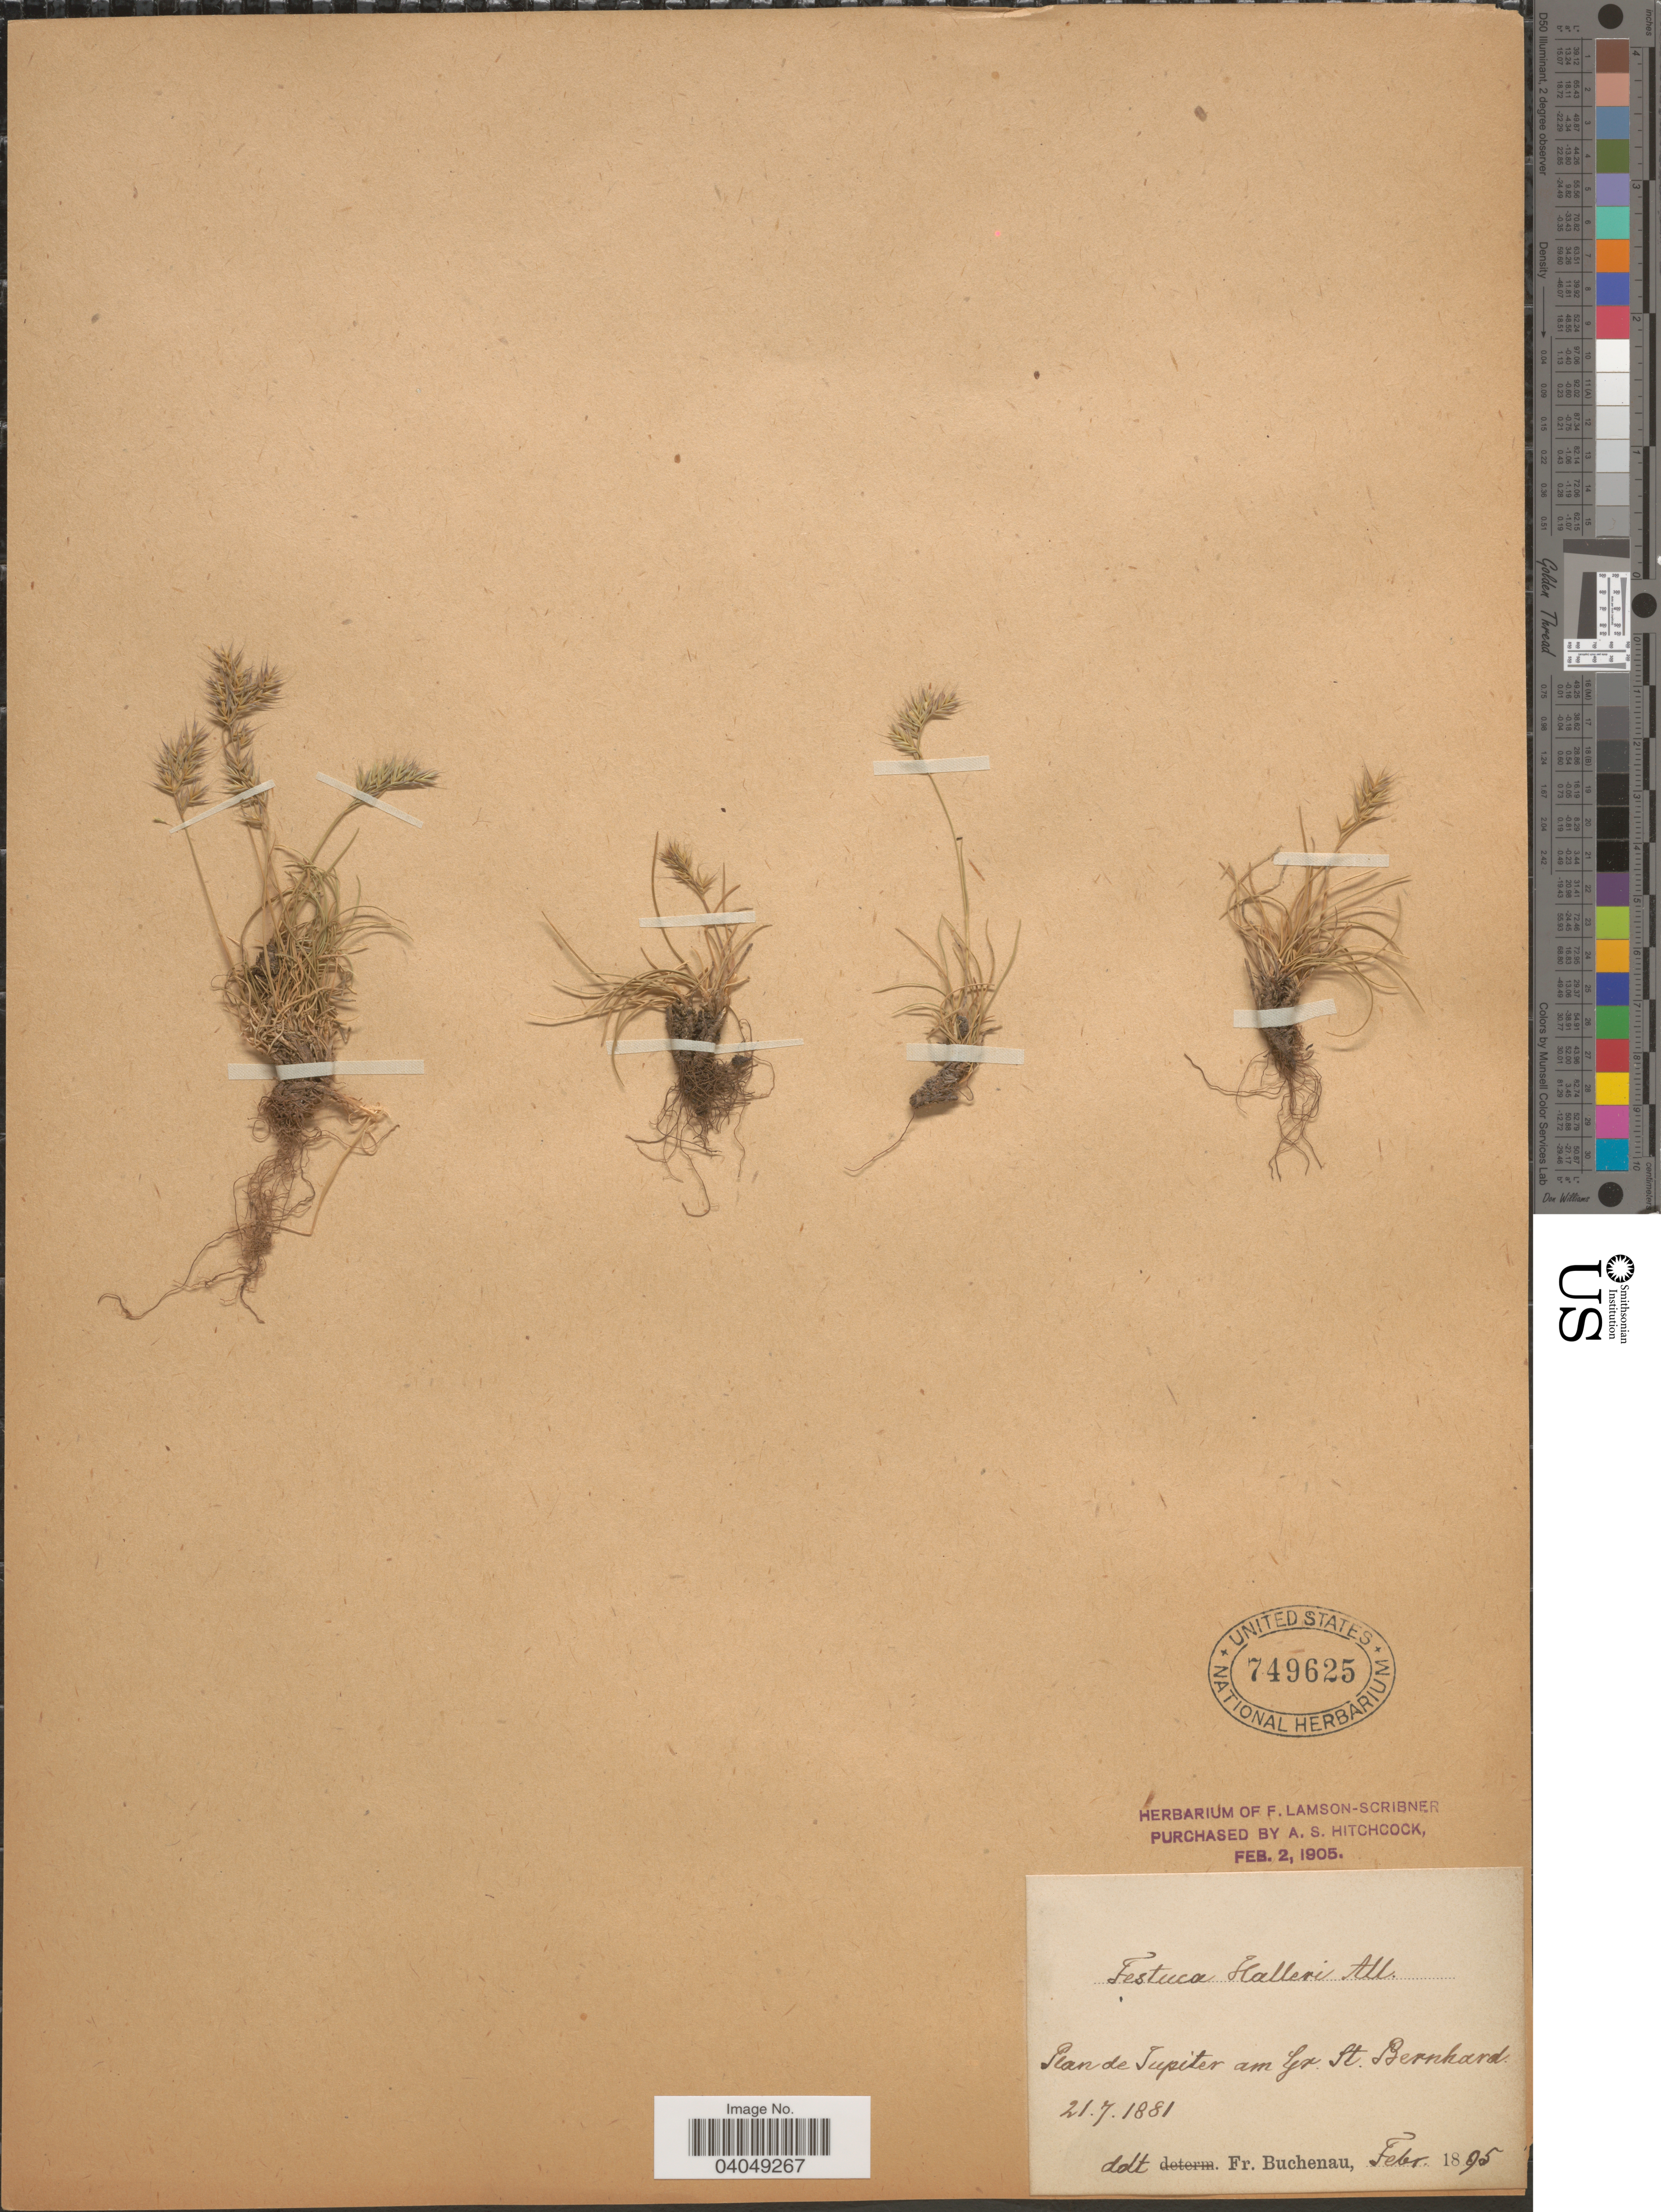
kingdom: Plantae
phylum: Tracheophyta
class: Liliopsida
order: Poales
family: Poaceae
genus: Festuca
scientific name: Festuca halleri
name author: All.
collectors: ex herb. F. Lamson Scribner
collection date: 1881-07-21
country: Switzerland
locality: Plan de Jupiter am Gr. St. Bernhard.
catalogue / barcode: US 749625